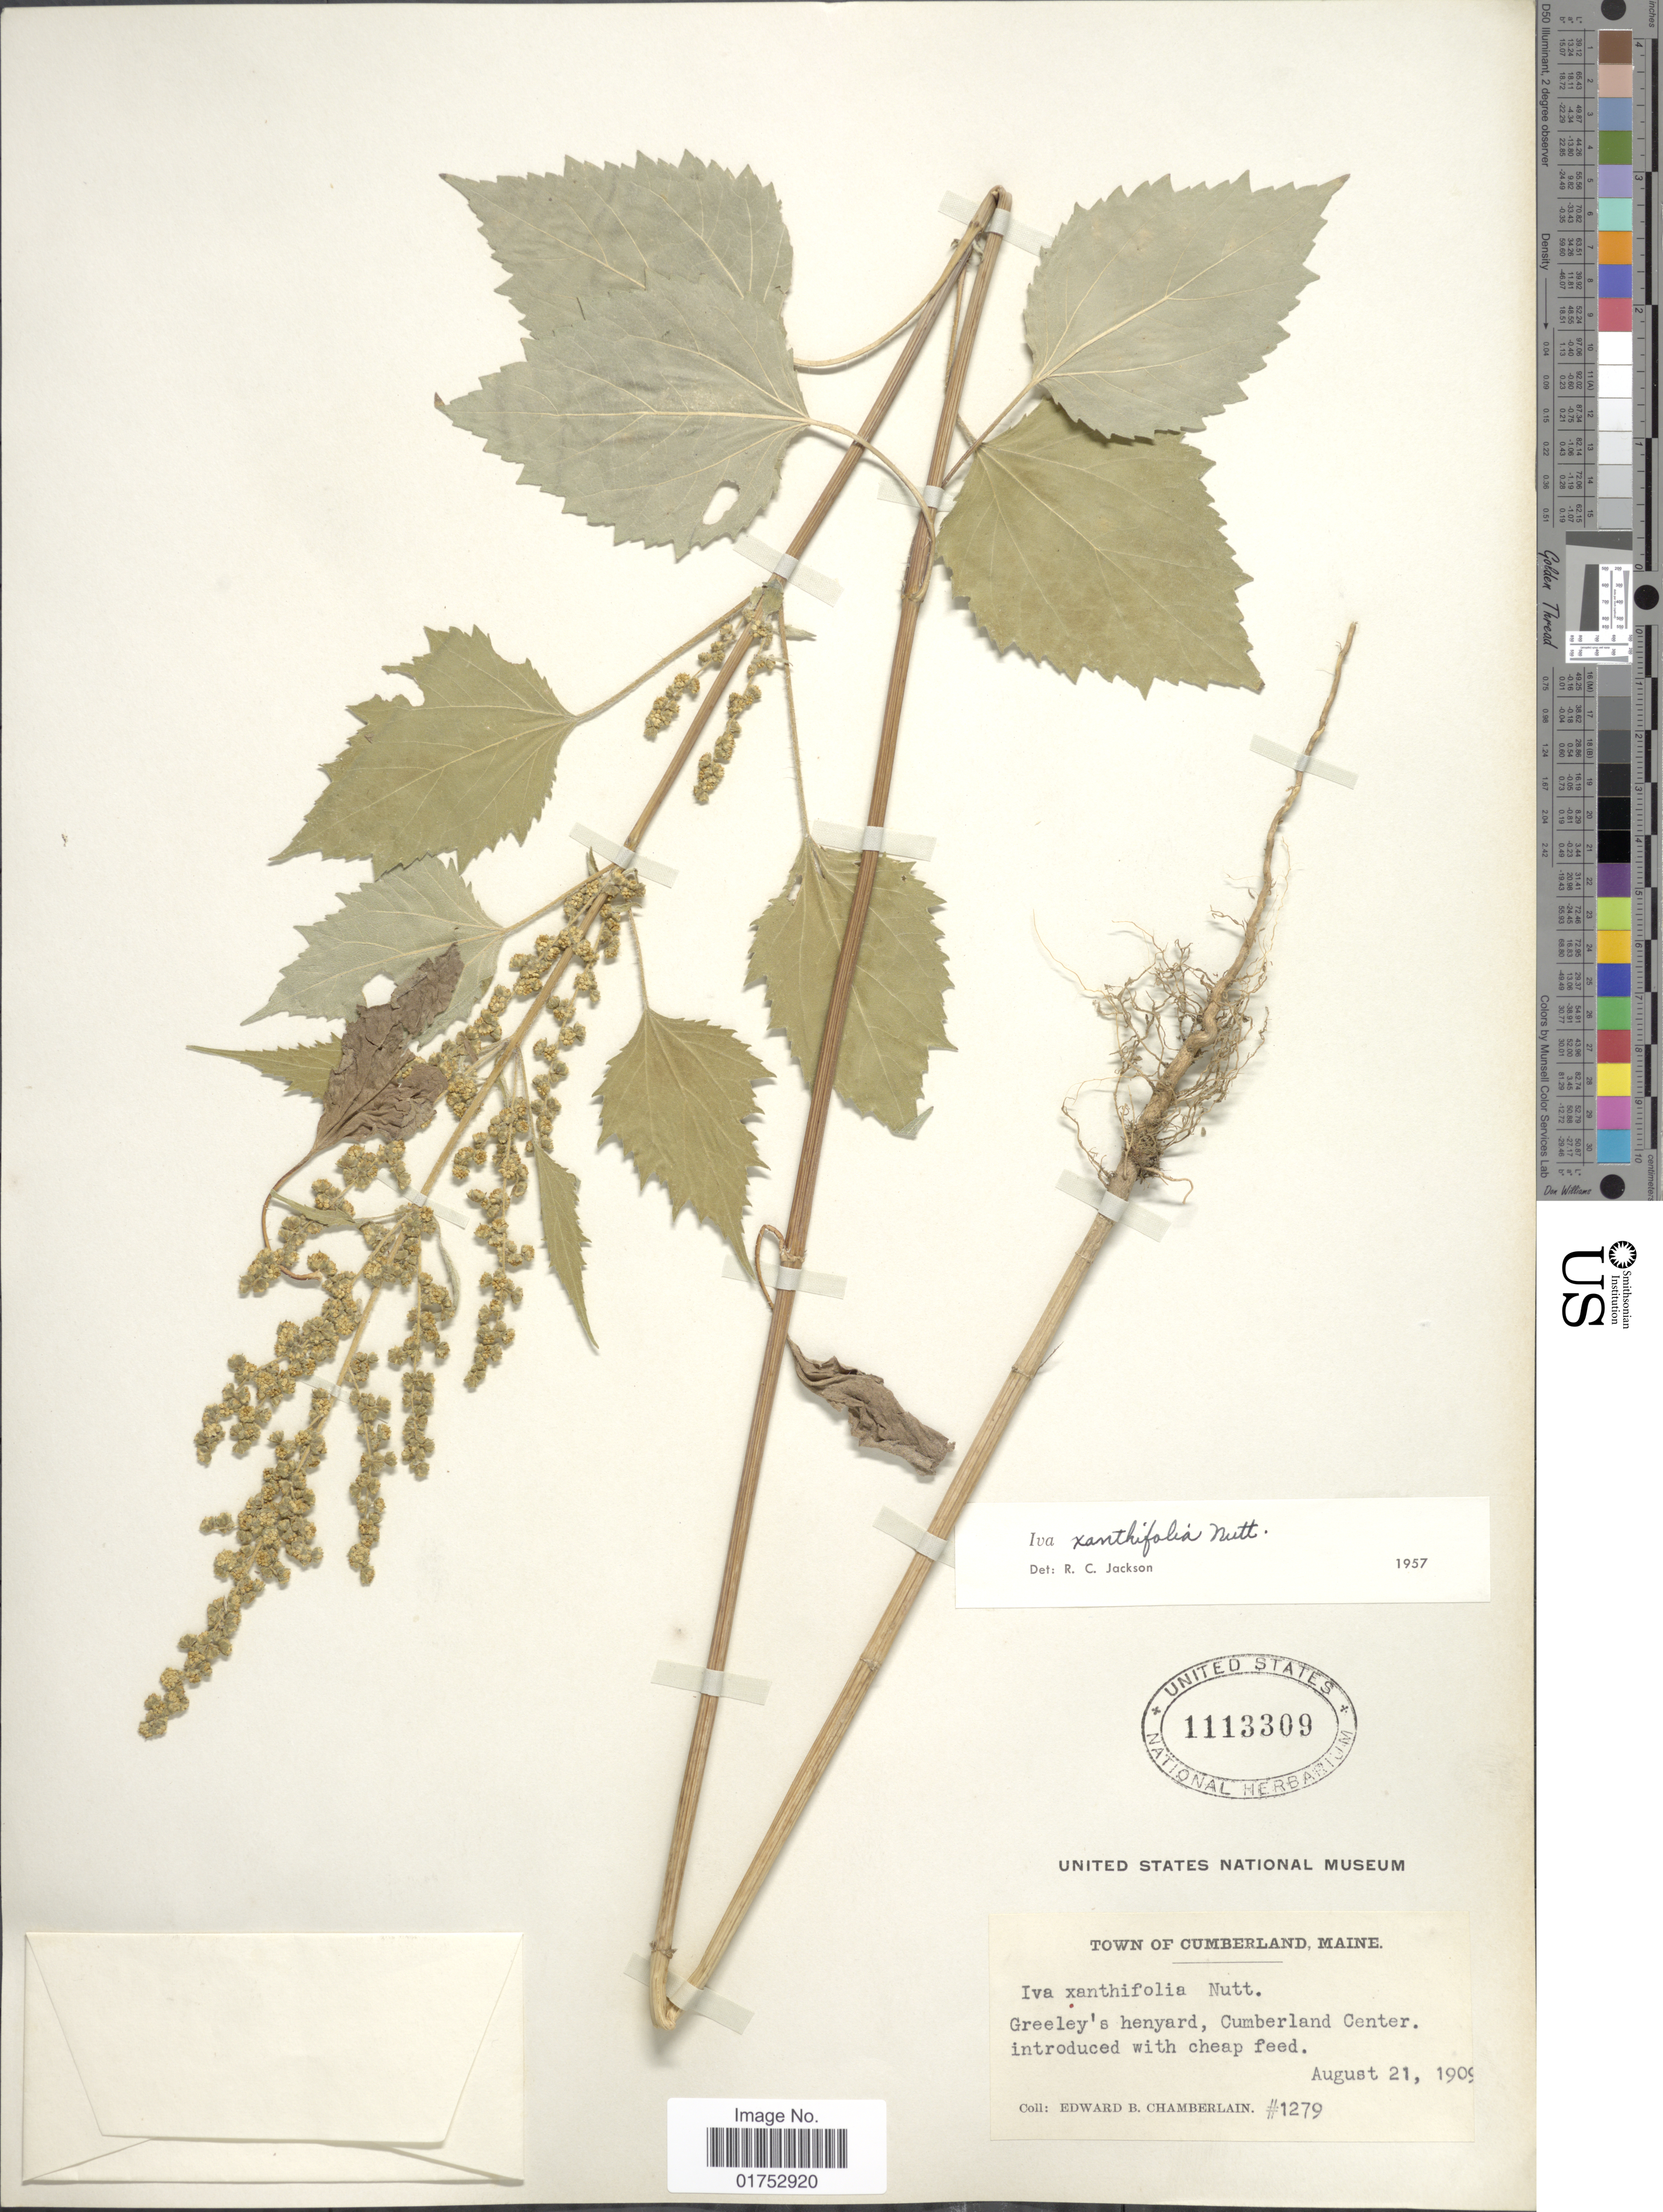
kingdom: Plantae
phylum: Tracheophyta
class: Magnoliopsida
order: Asterales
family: Asteraceae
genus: Iva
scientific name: Iva xanthifolia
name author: Nutt.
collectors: E. Chamberlain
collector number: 1279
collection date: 1909-08-21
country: United States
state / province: Maine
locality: Town of Cumberland, Greeley's henyard, Cumberland Center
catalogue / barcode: US 1113309